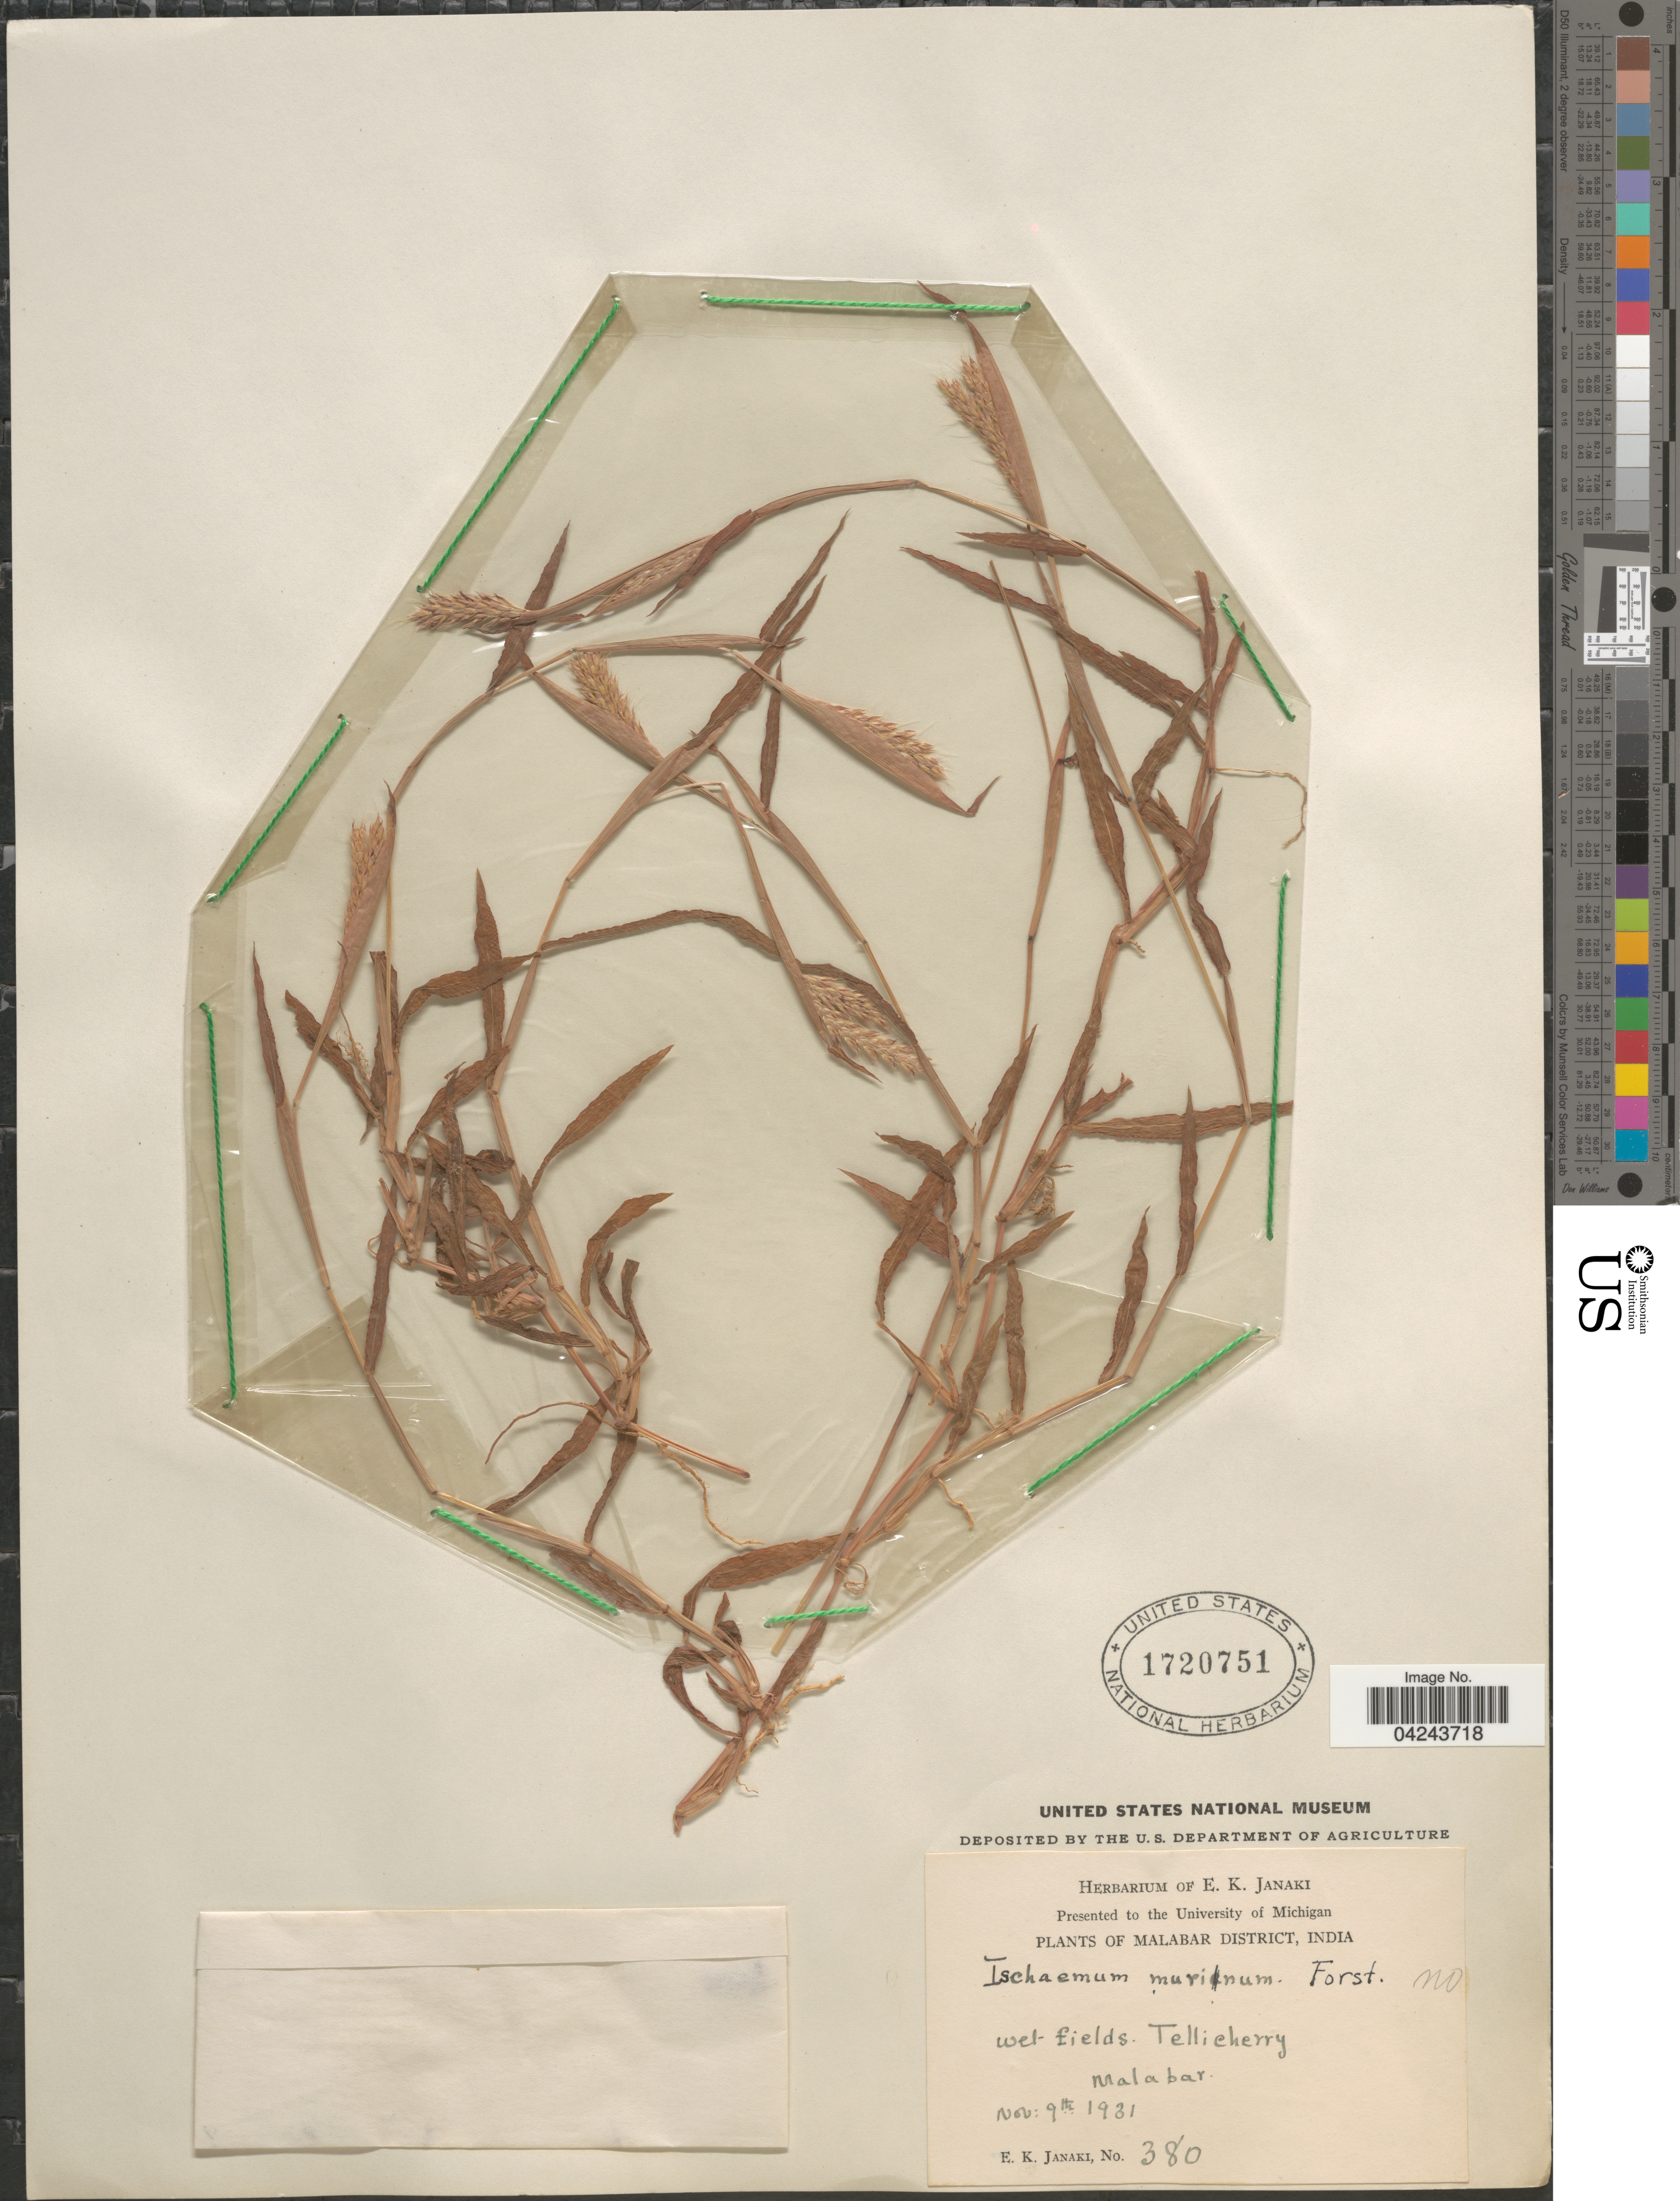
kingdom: Plantae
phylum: Tracheophyta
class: Liliopsida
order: Poales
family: Poaceae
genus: Ischaemum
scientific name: Ischaemum sp.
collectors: E. Janaki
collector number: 380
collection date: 1931-11-09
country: India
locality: Malabar District. Wet fields: Telliecherry. Malabar.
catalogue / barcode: US 1720751